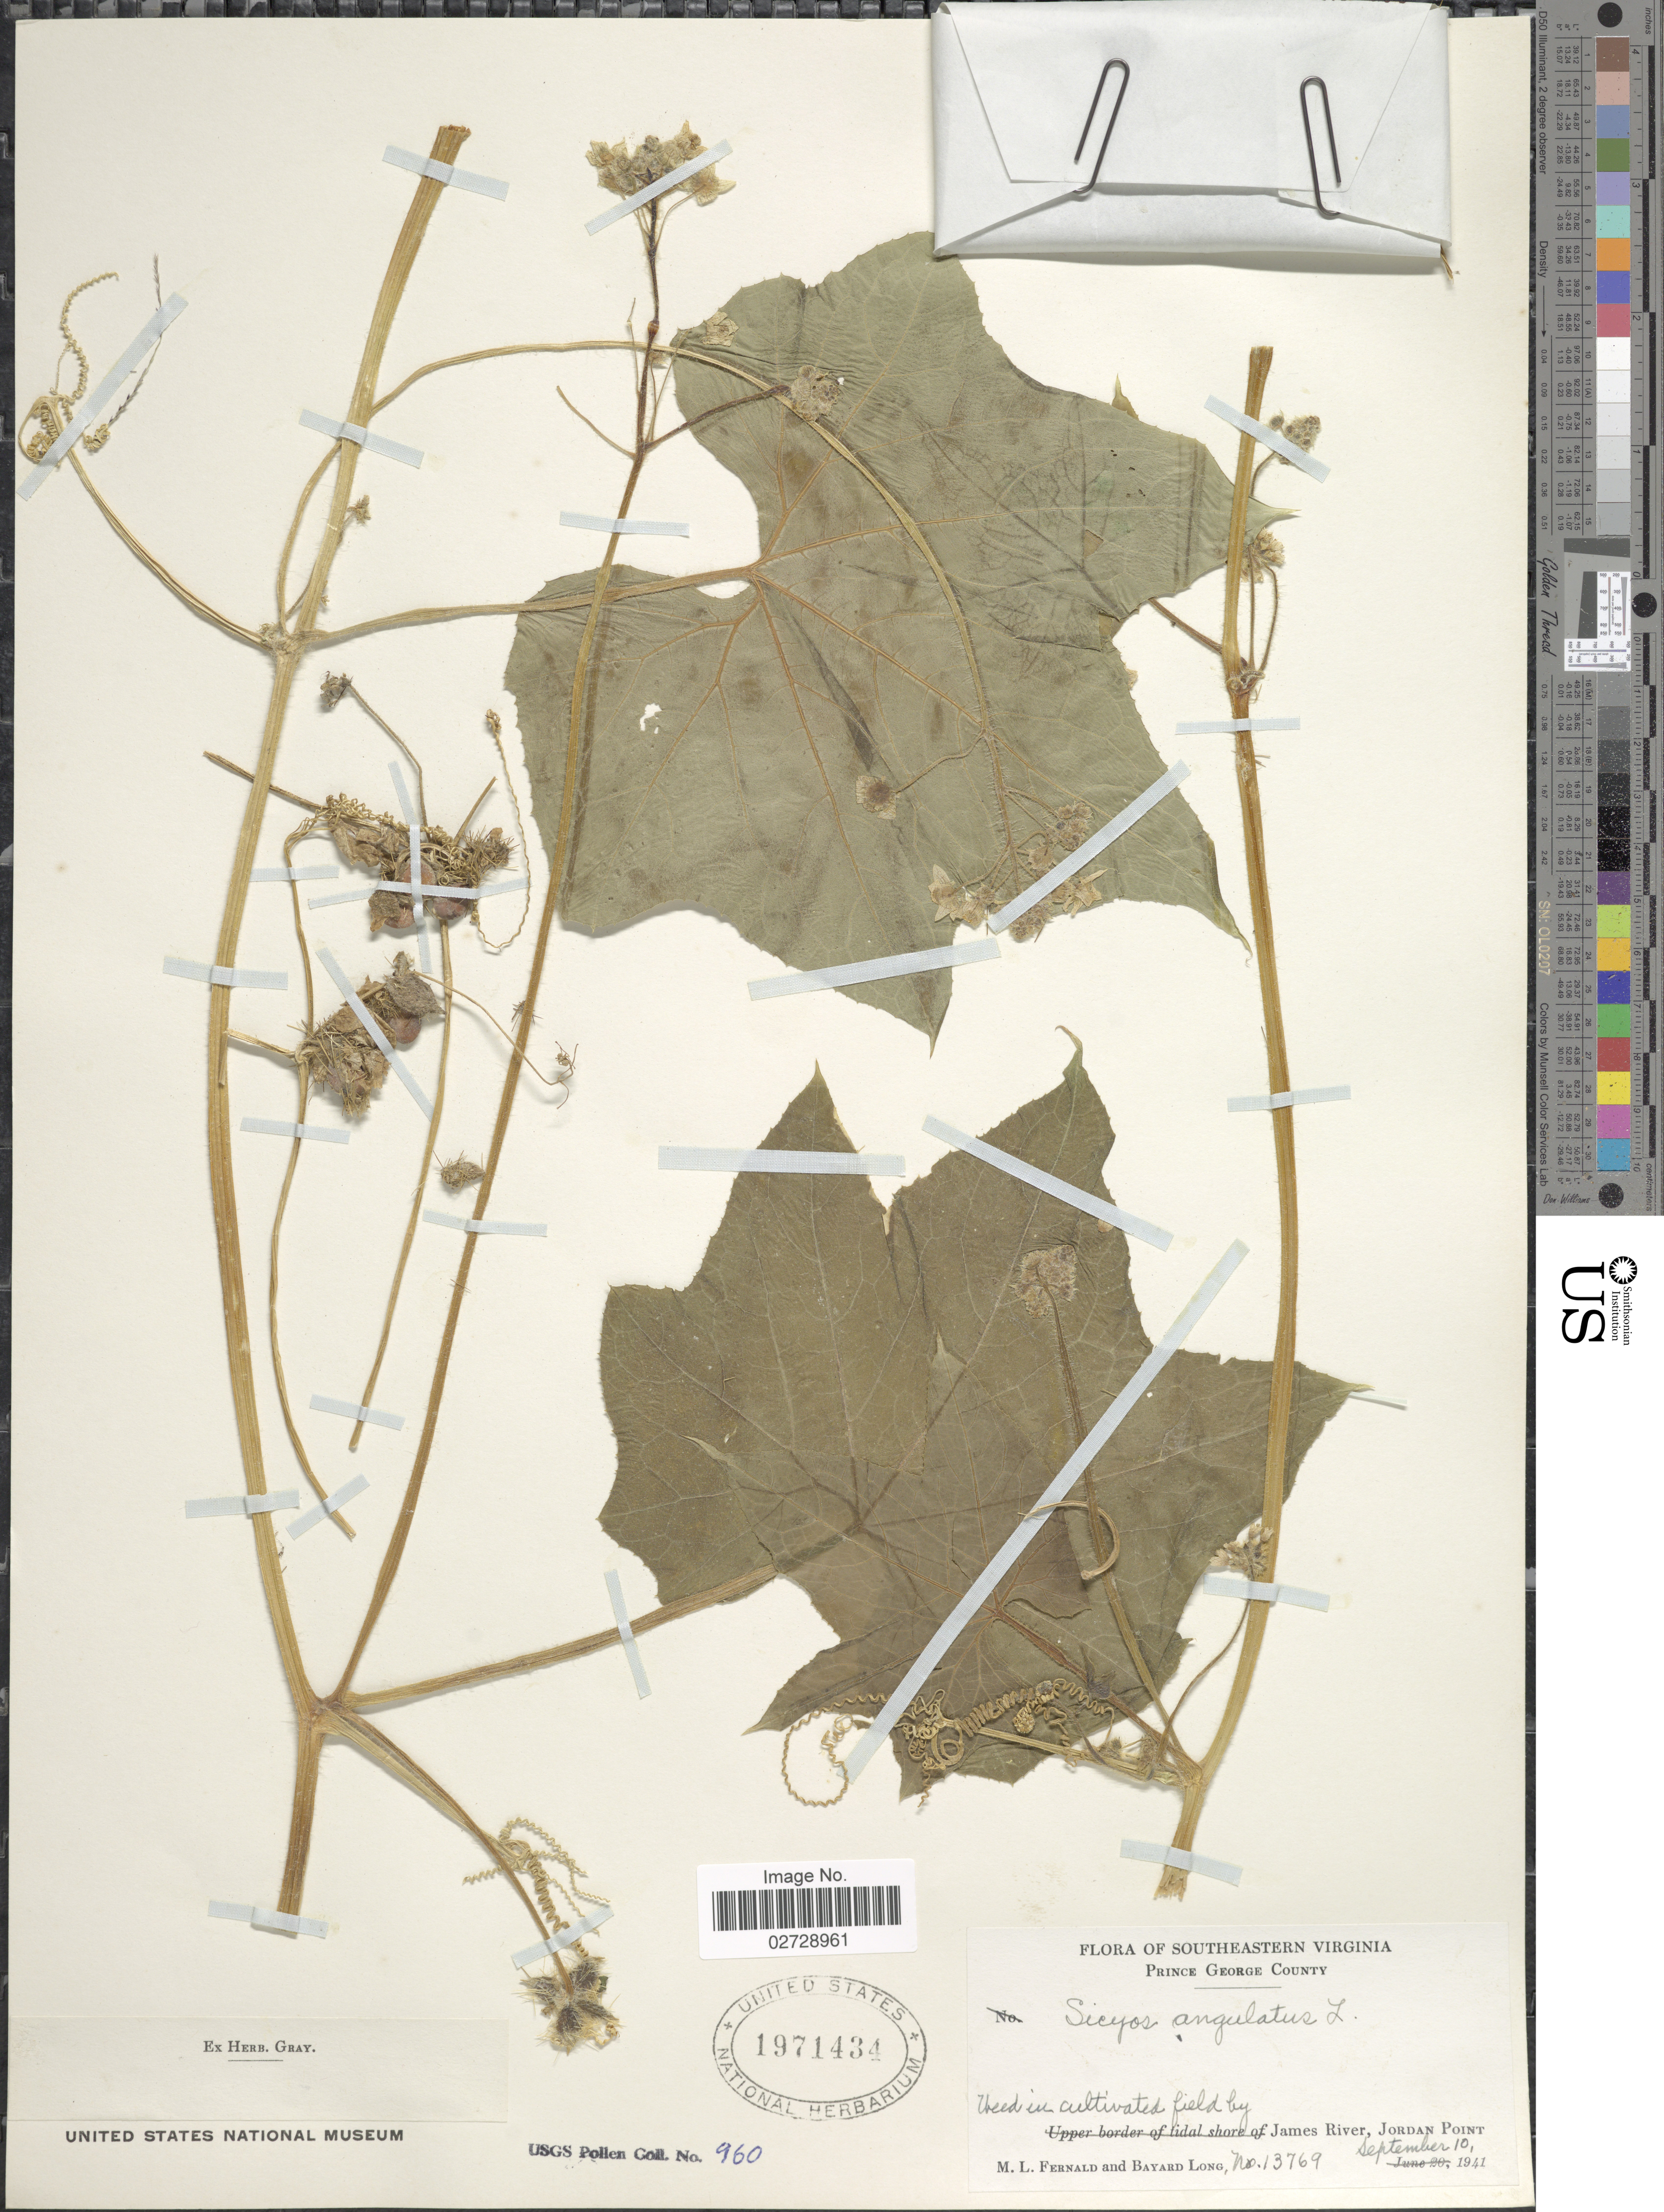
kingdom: Plantae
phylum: Tracheophyta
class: Magnoliopsida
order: Cucurbitales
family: Cucurbitaceae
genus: Sicyos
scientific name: Sicyos angulatus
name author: L.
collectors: M. L. Fernald & B. Long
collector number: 13769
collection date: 1941-09-10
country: United States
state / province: Virginia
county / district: Prince George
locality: Southeastern Virginia, Prince George County, Weed in cultivated field by James River, Jordan Point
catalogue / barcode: US 1971434